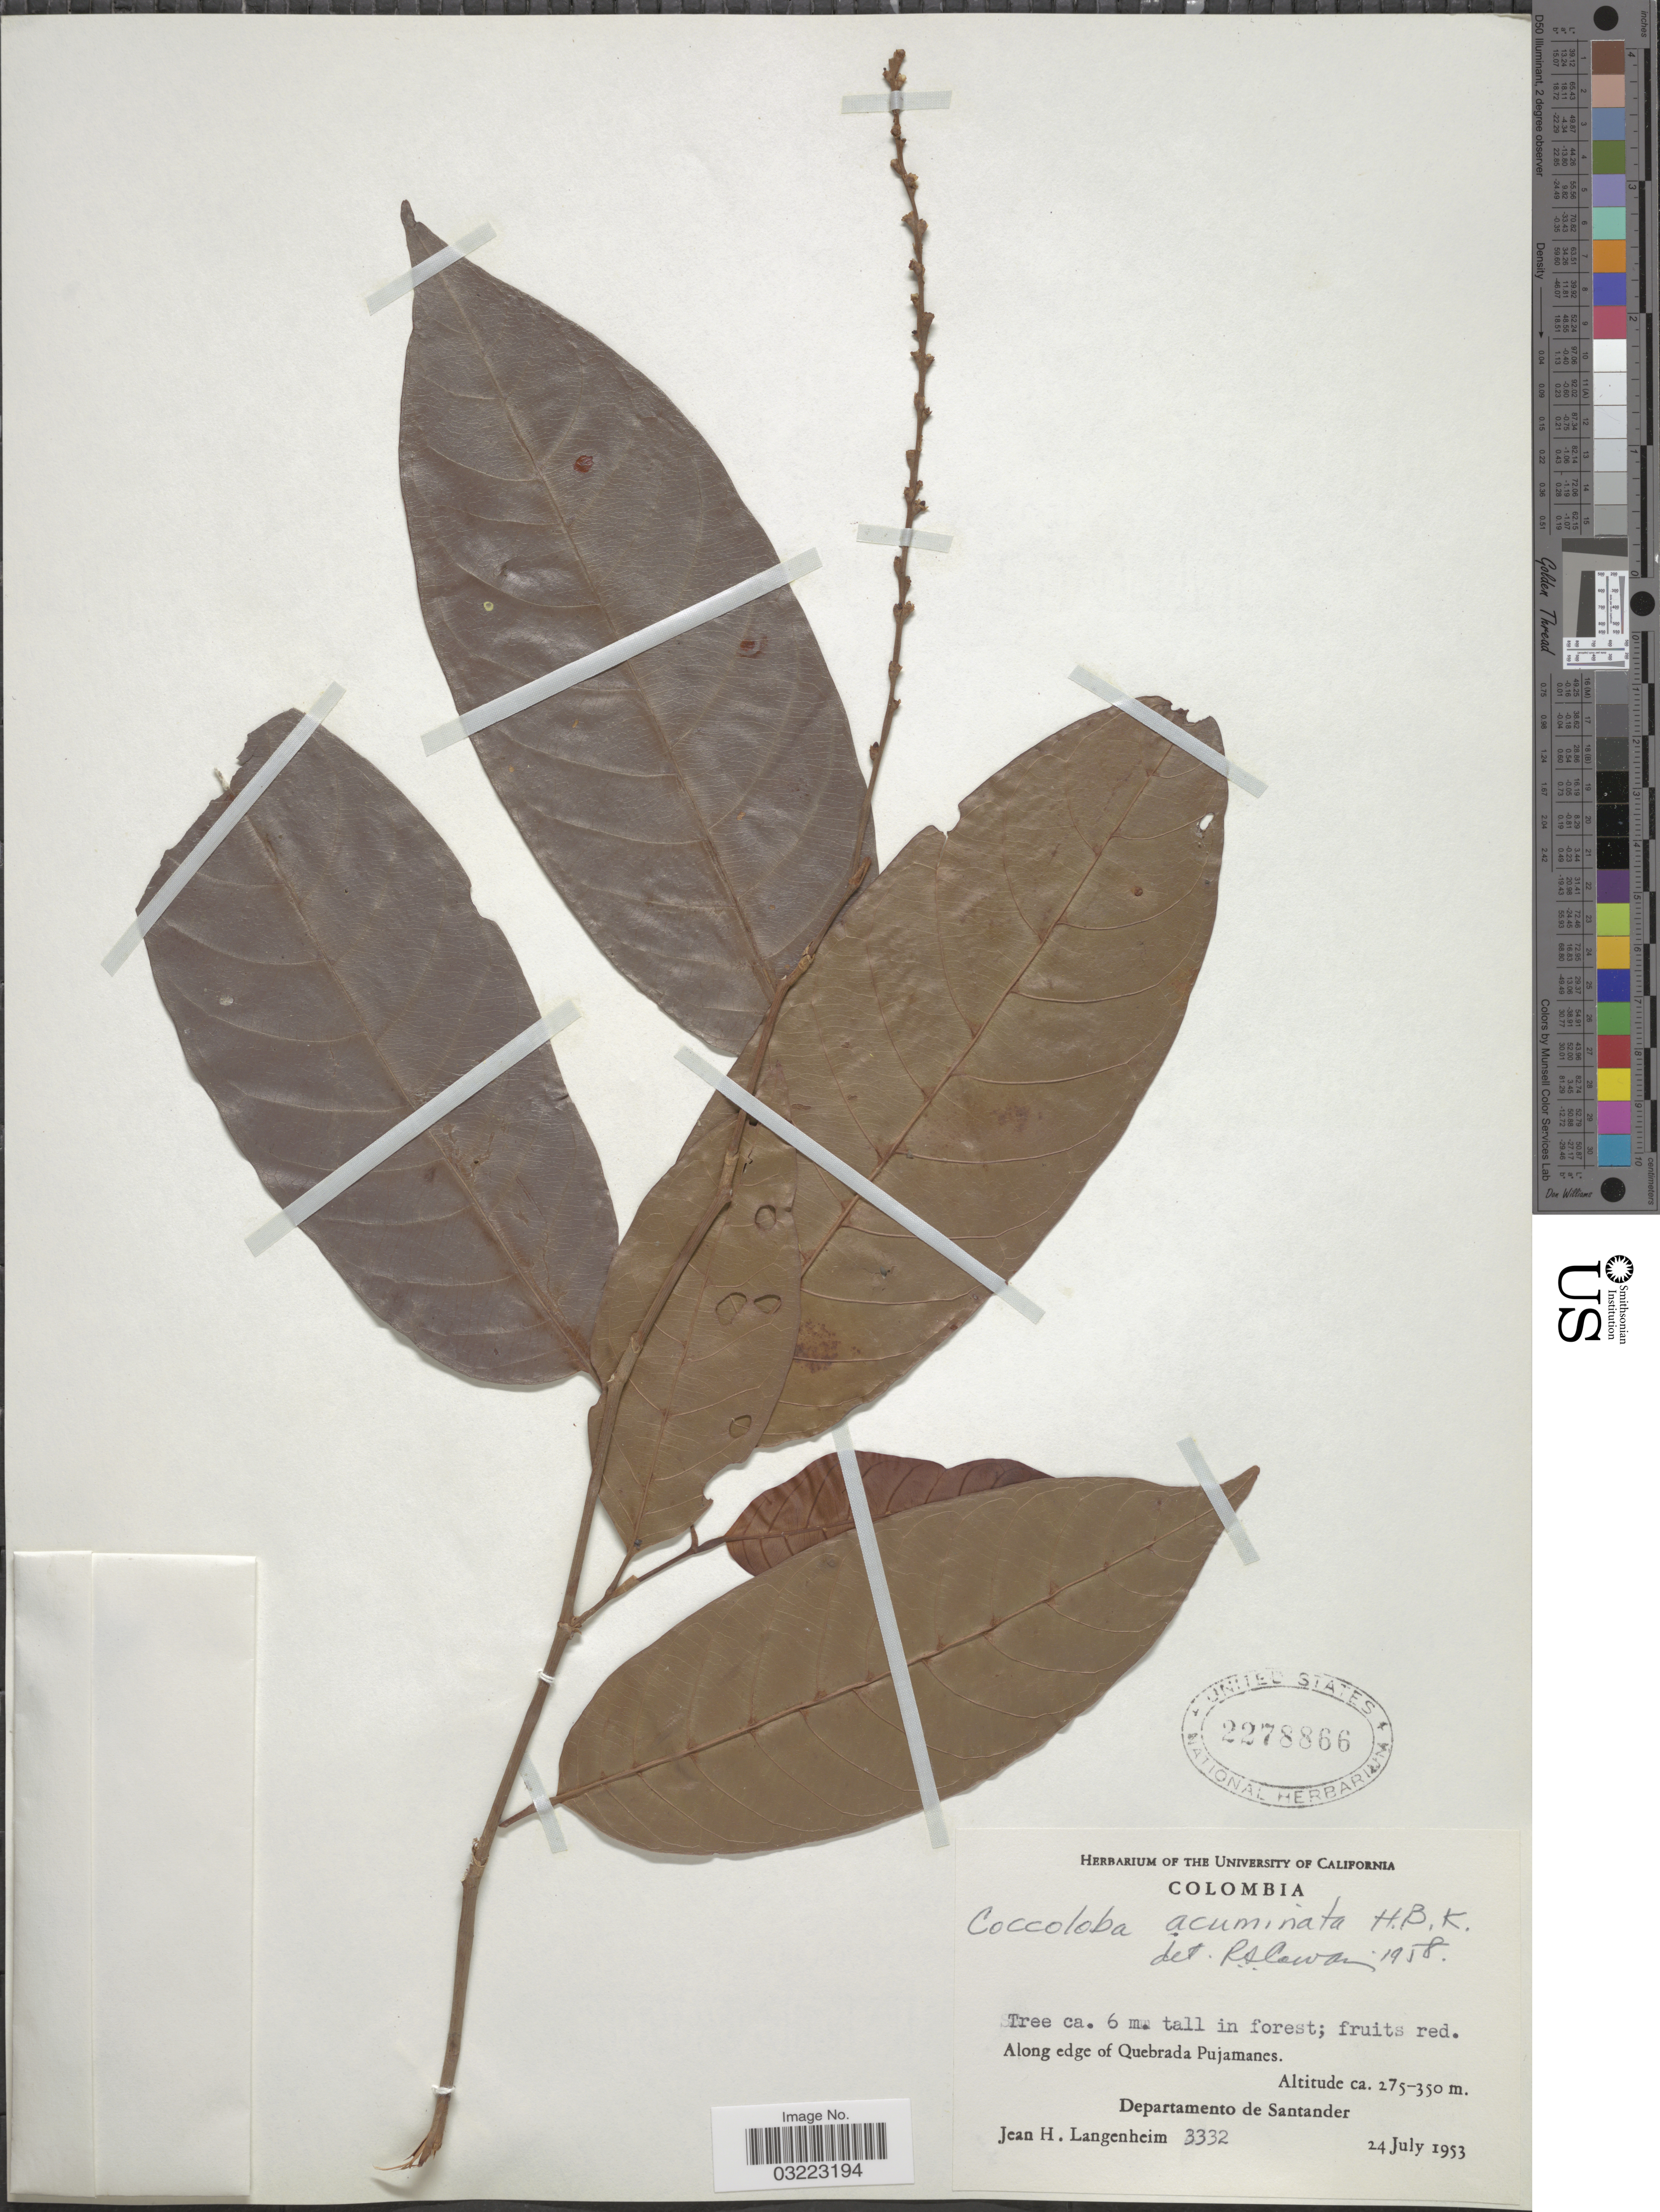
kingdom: Plantae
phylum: Tracheophyta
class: Magnoliopsida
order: Caryophyllales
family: Polygonaceae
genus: Coccoloba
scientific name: Coccoloba acuminata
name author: Kunth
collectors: J. H. Langenheim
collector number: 3332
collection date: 1953-07-24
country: Colombia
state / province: Santander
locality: Along edge of Quebrada Pujamanes. Departamento de Santander.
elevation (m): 275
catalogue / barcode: US 2278866